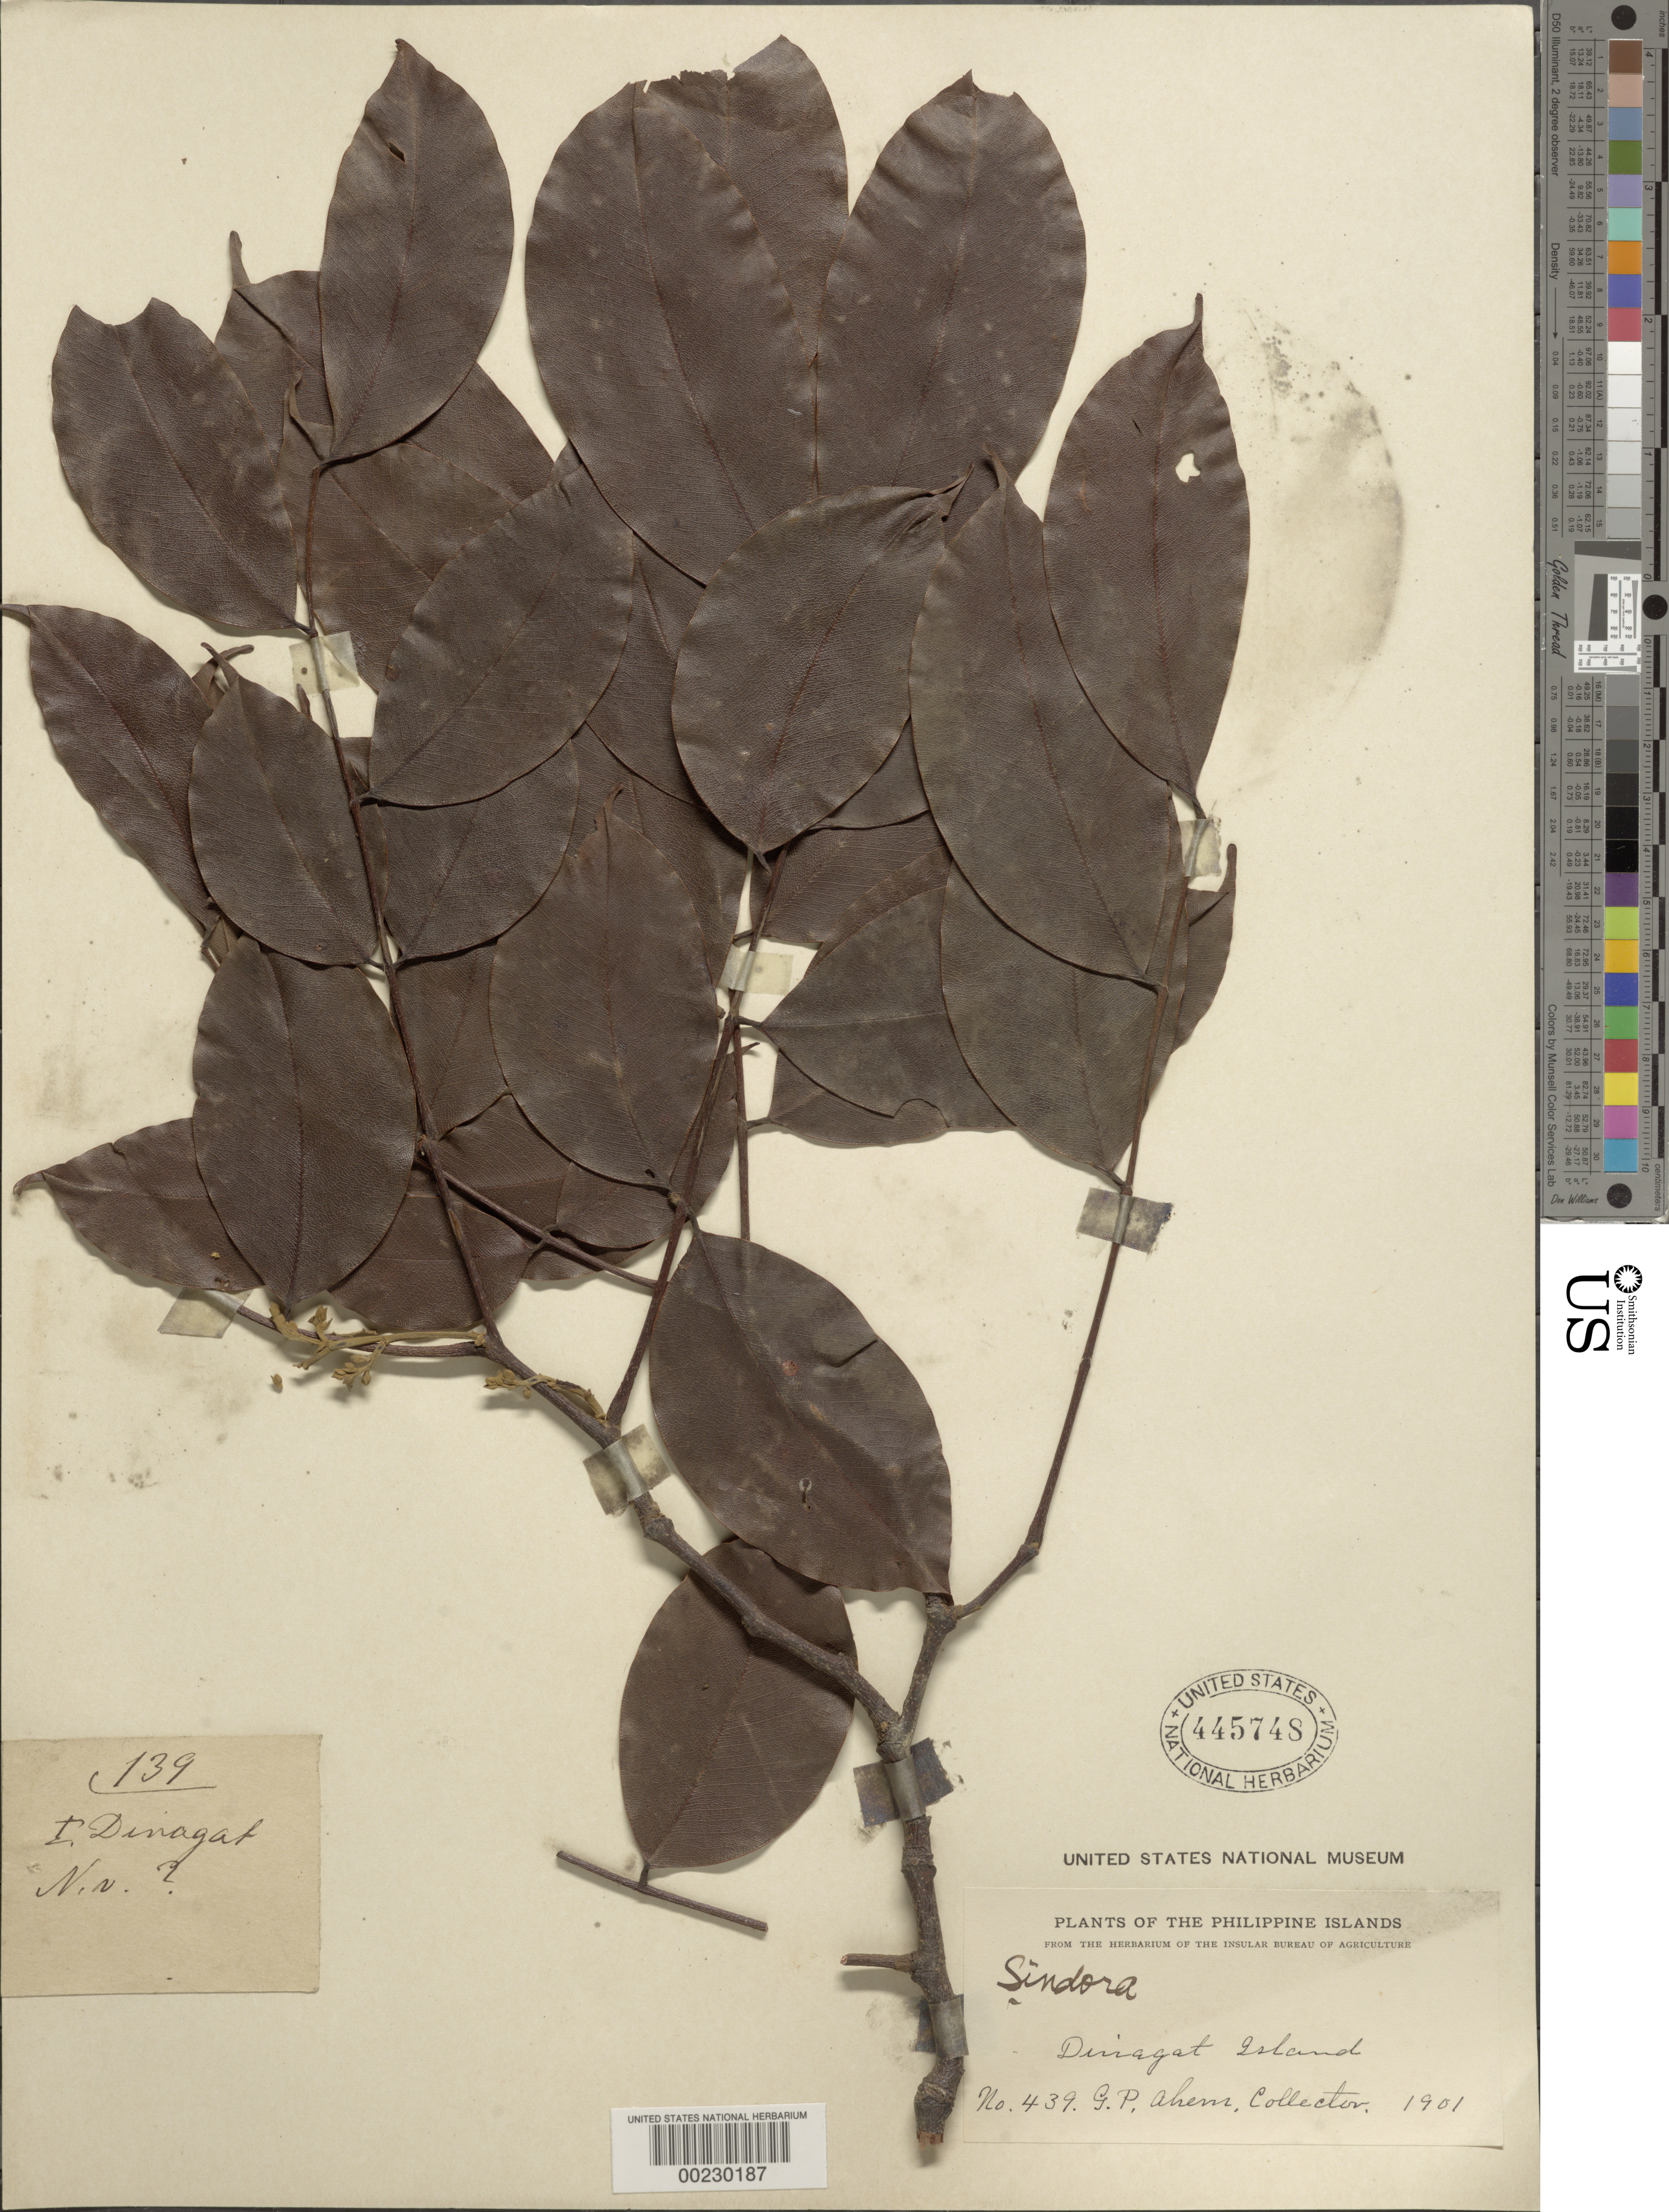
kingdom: Plantae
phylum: Tracheophyta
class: Magnoliopsida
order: Fabales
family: Fabaceae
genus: Sindora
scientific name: Sindora sp.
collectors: G. Ahern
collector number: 439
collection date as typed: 1901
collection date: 1901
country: Philippines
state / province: Caraga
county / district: Surigao del Norte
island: Dinagat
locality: Dinagat island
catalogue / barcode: US 445748